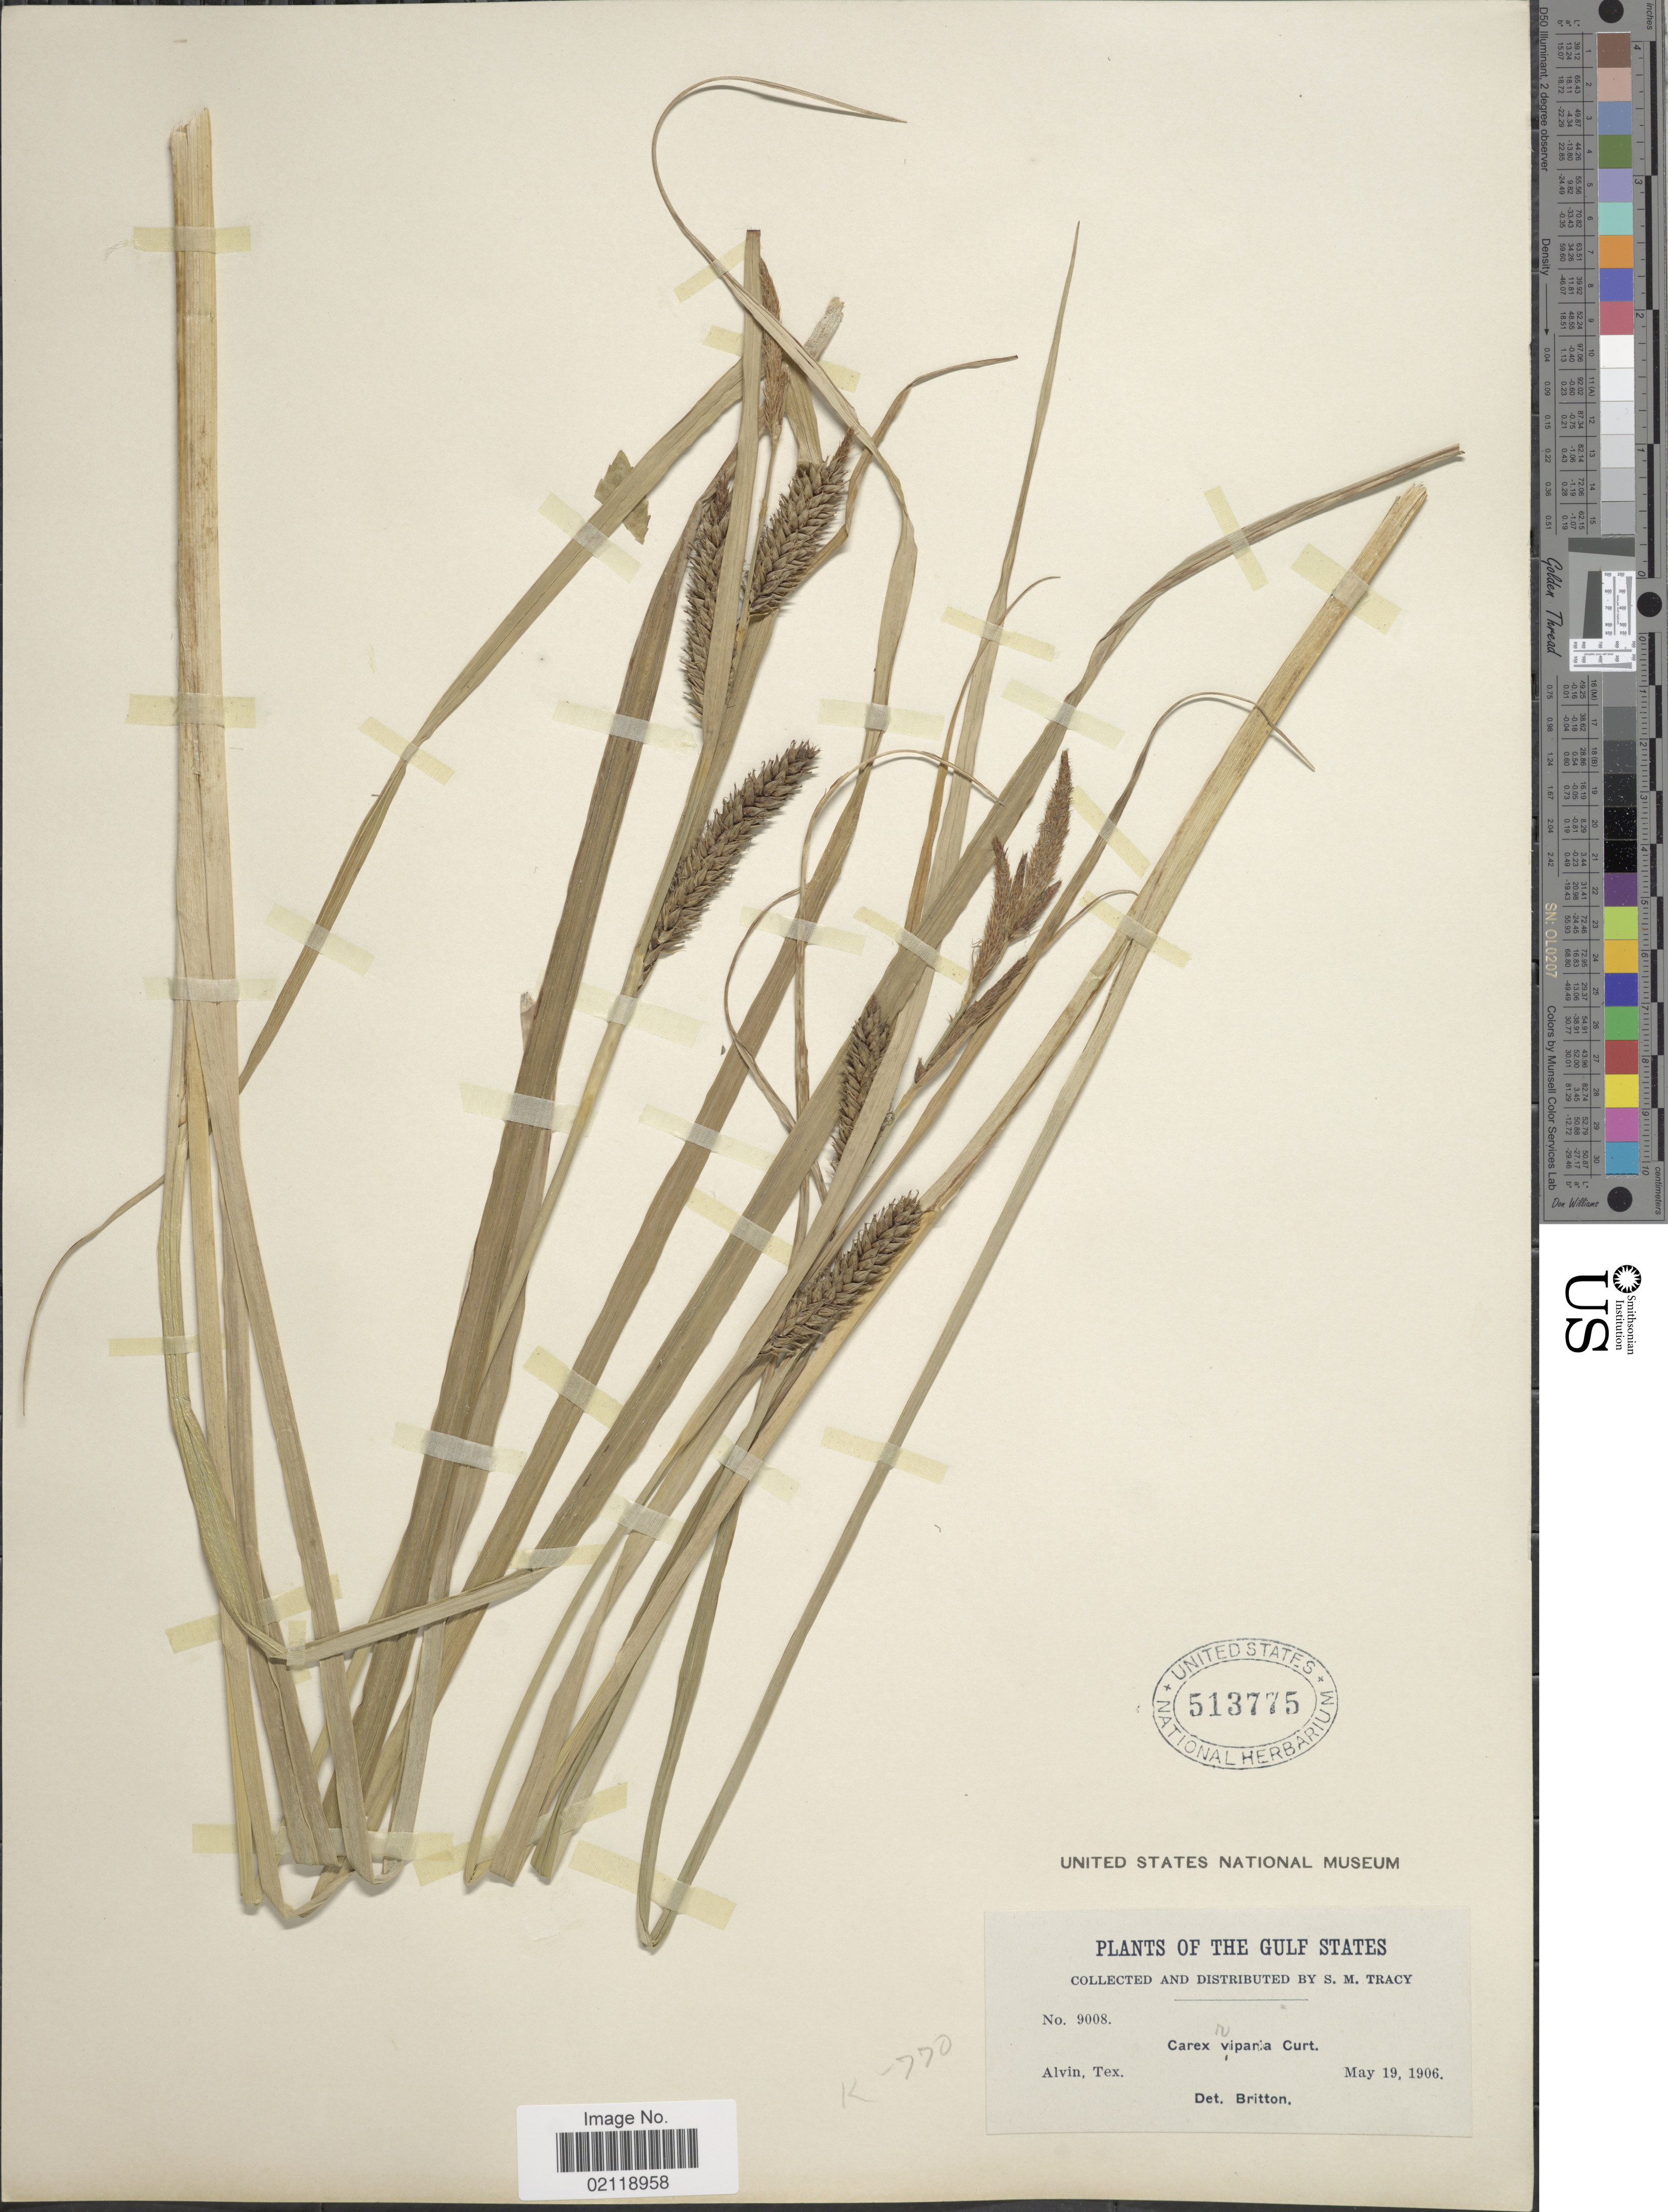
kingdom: Plantae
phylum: Tracheophyta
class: Liliopsida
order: Poales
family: Cyperaceae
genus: Carex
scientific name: Carex lacustris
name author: Willd.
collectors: S. M. Tracy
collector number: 9008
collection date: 1906-05-19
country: United States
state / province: Texas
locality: The Gulf States, Alvin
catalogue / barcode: US 513775